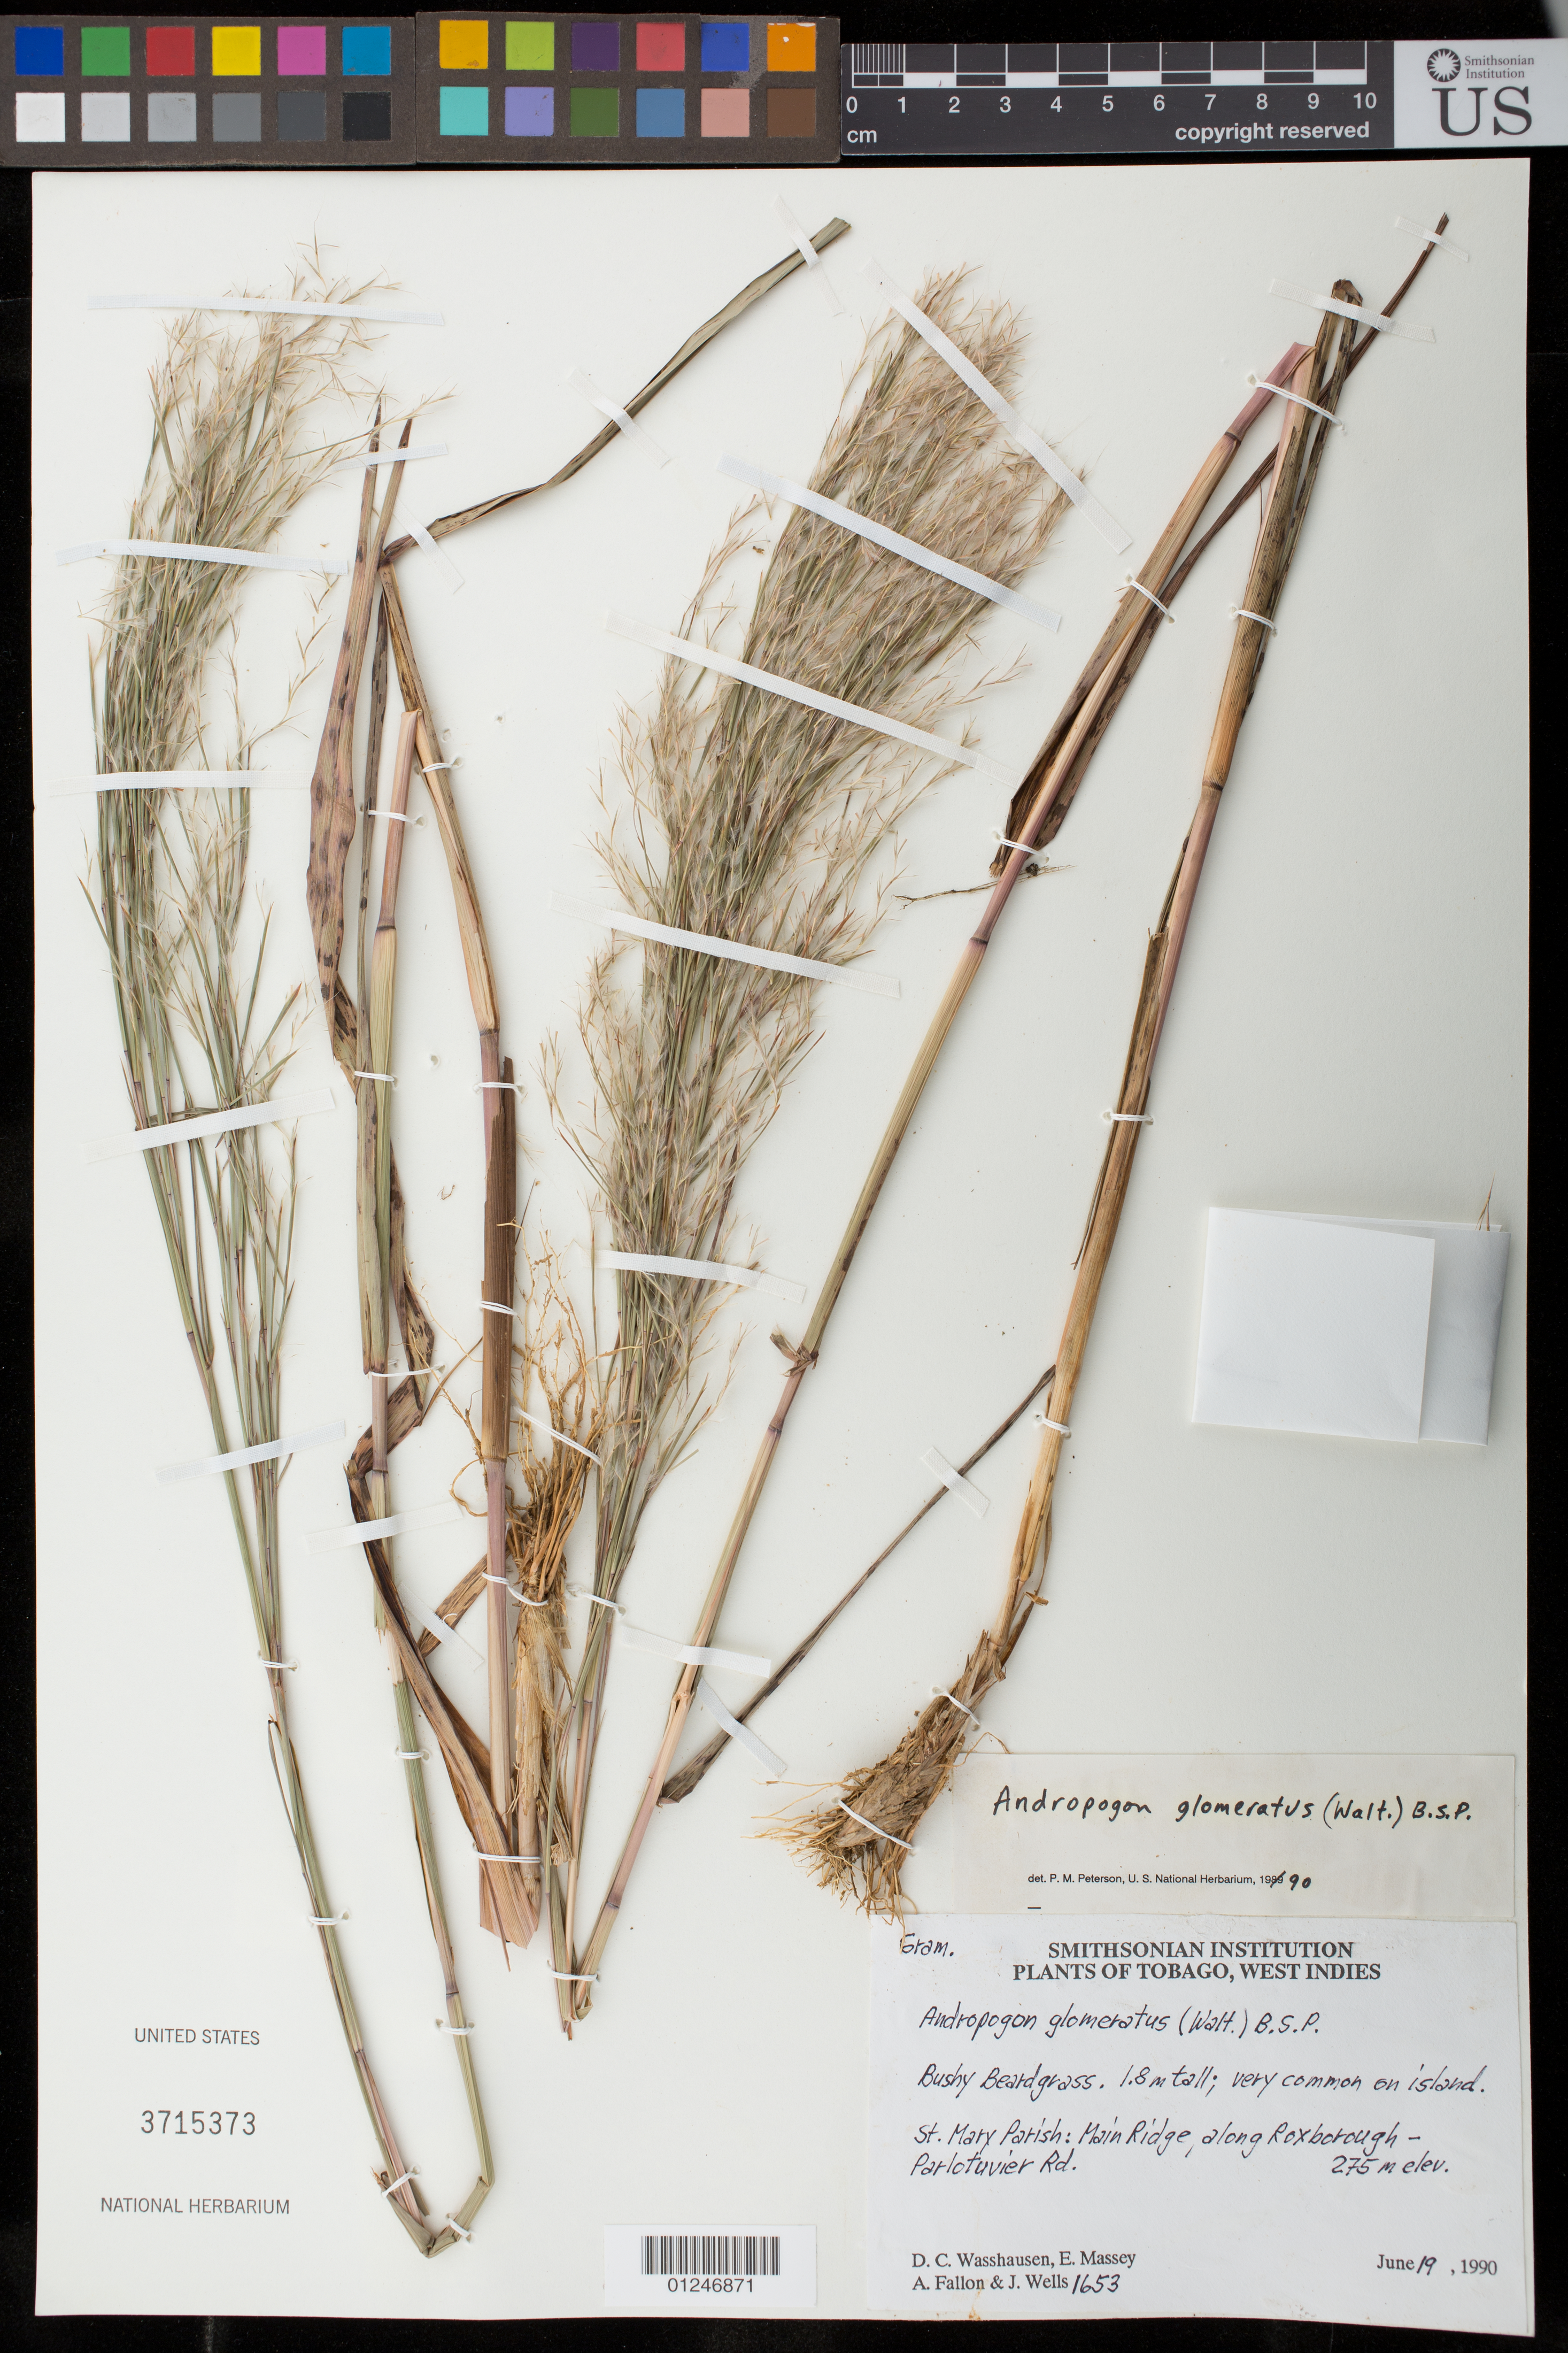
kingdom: Plantae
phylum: Tracheophyta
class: Liliopsida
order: Poales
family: Poaceae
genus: Andropogon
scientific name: Andropogon glomeratus var. glomeratus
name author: (Walter) Britton, Stearns & Poggenb.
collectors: D. C. Wasshausen, E. Massey, A. Fallon & J. Wells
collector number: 1653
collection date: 1990-06-19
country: Trinidad and Tobago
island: Tobago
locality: St. Mary Parish: Main Ridge, along Roxborough-Parlotuvier Rd.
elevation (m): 275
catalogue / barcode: US 3715373